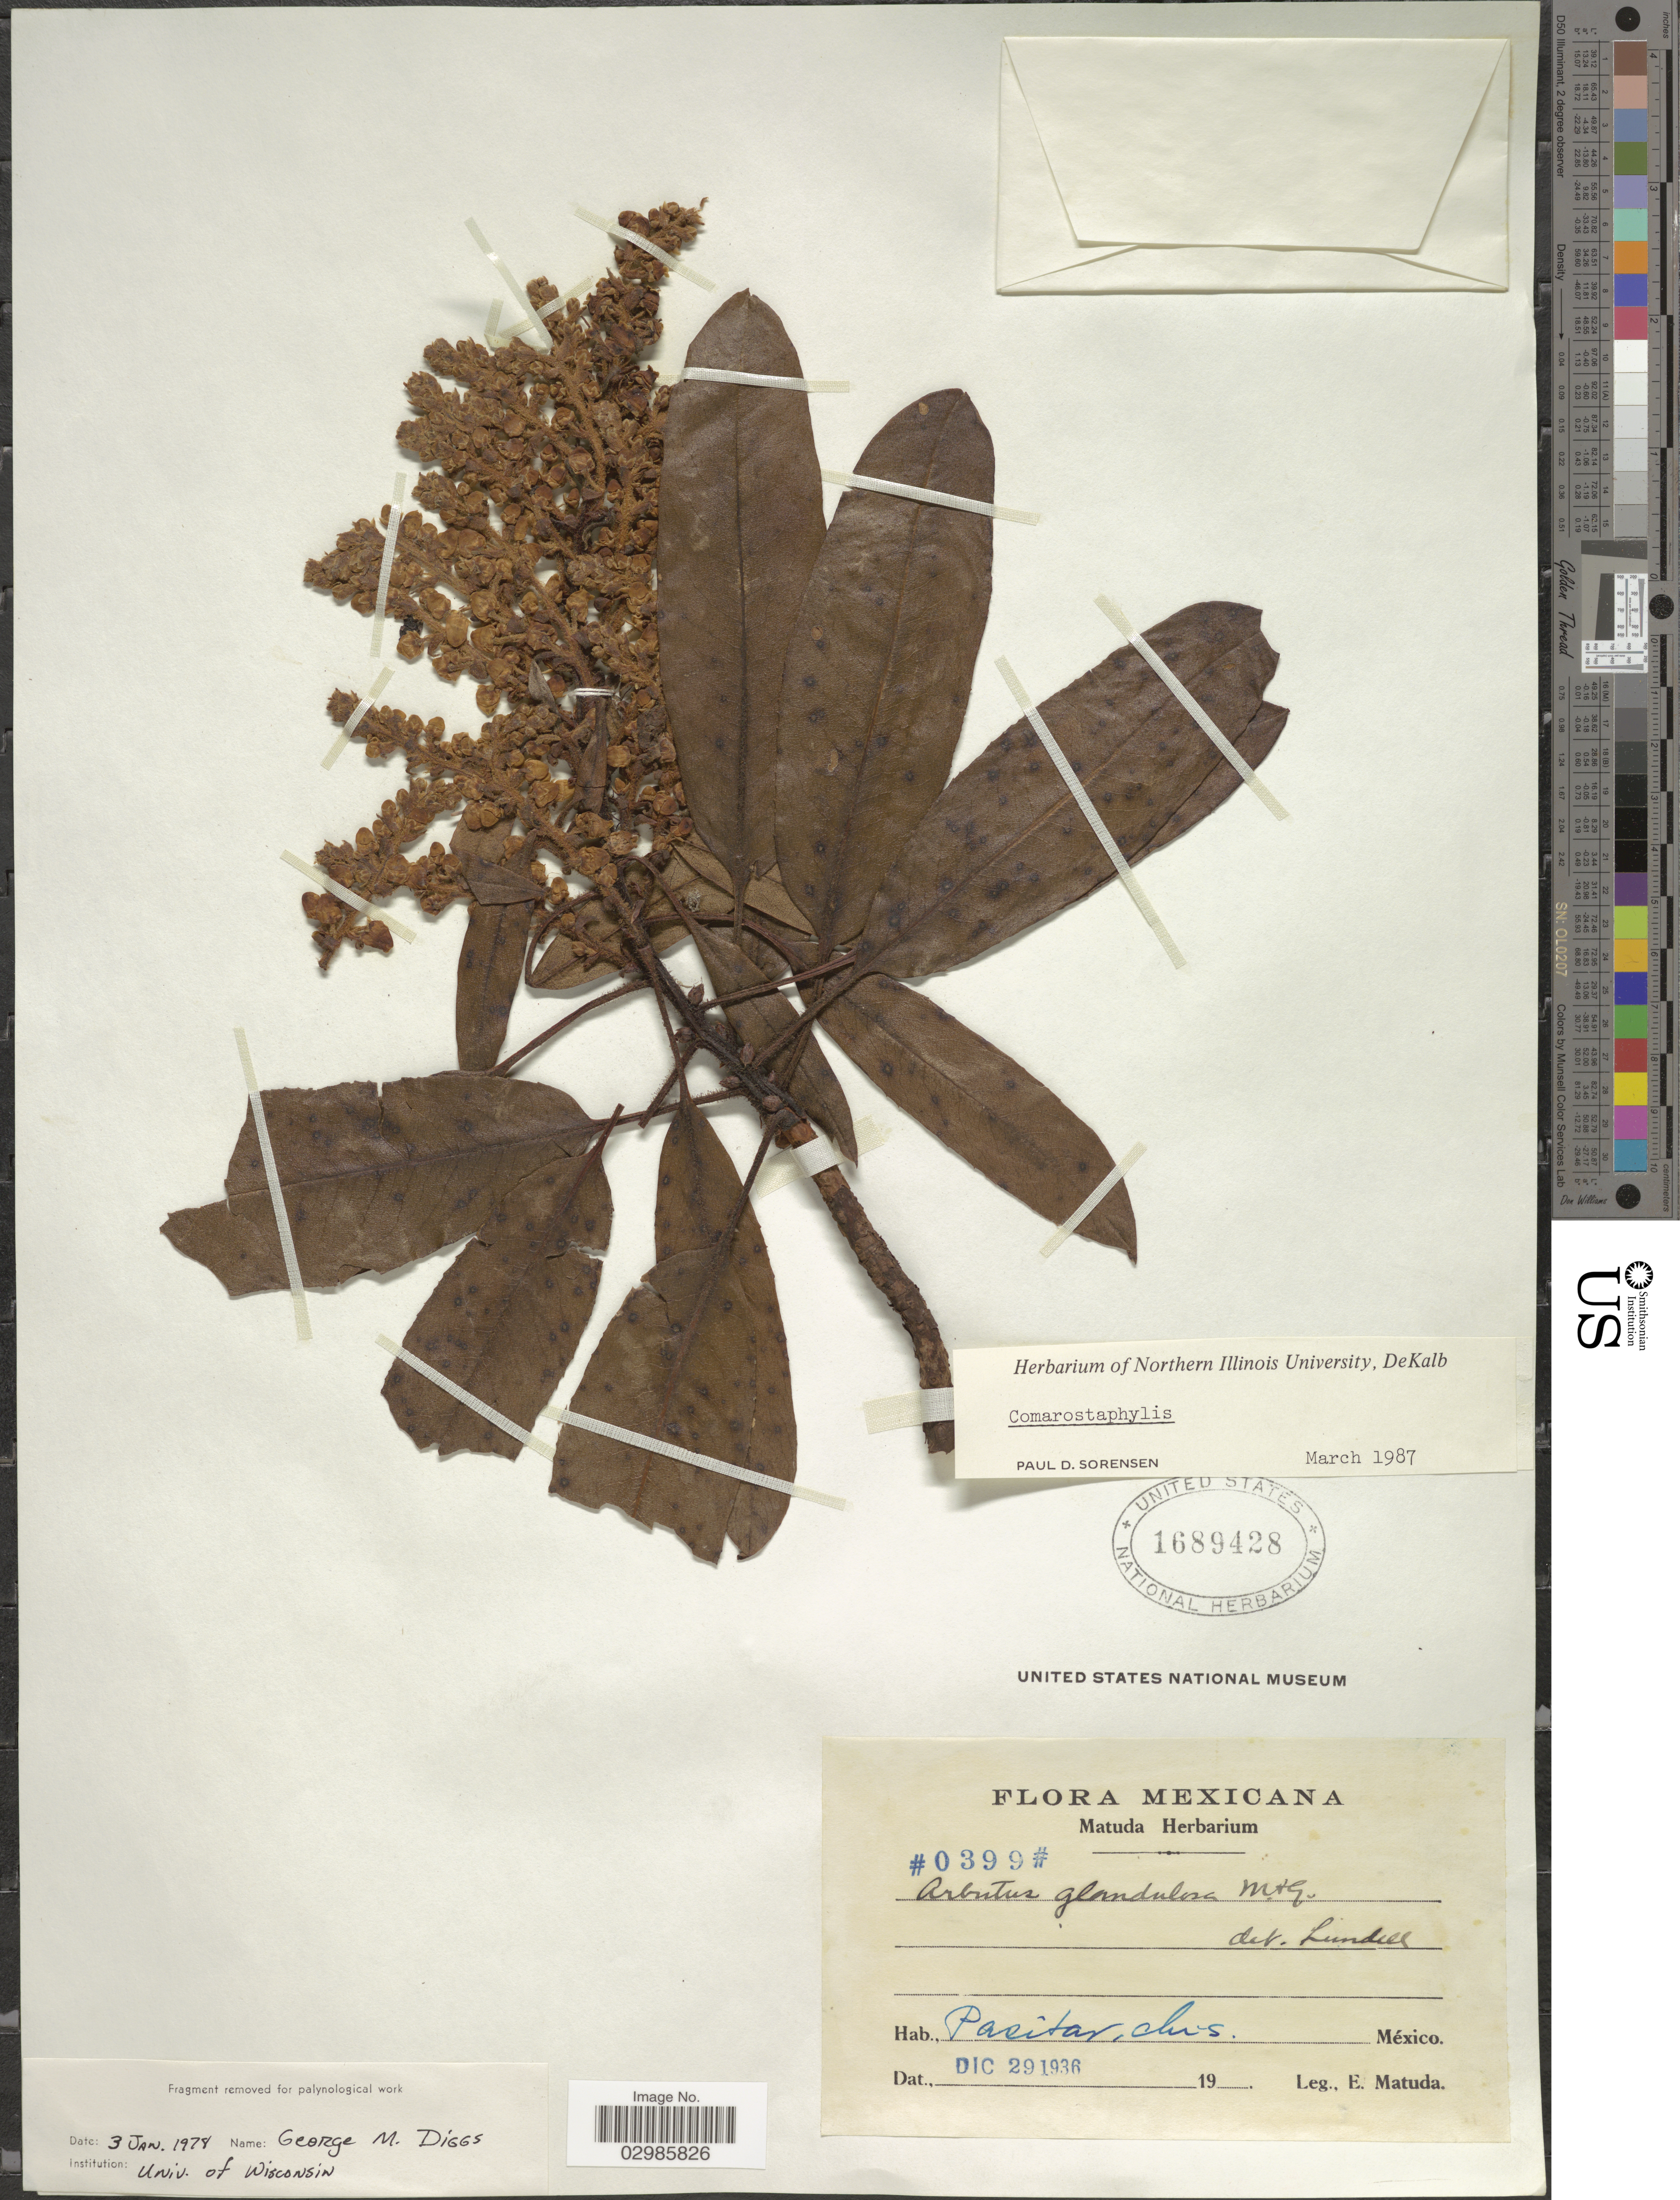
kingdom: Plantae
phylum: Tracheophyta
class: Magnoliopsida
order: Ericales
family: Ericaceae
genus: Comarostaphylis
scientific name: Comarostaphylis sp.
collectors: E. Matuda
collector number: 0399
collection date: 1936-12-29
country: Mexico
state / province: Chiapas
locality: Pasitar.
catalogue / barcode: US 1689428